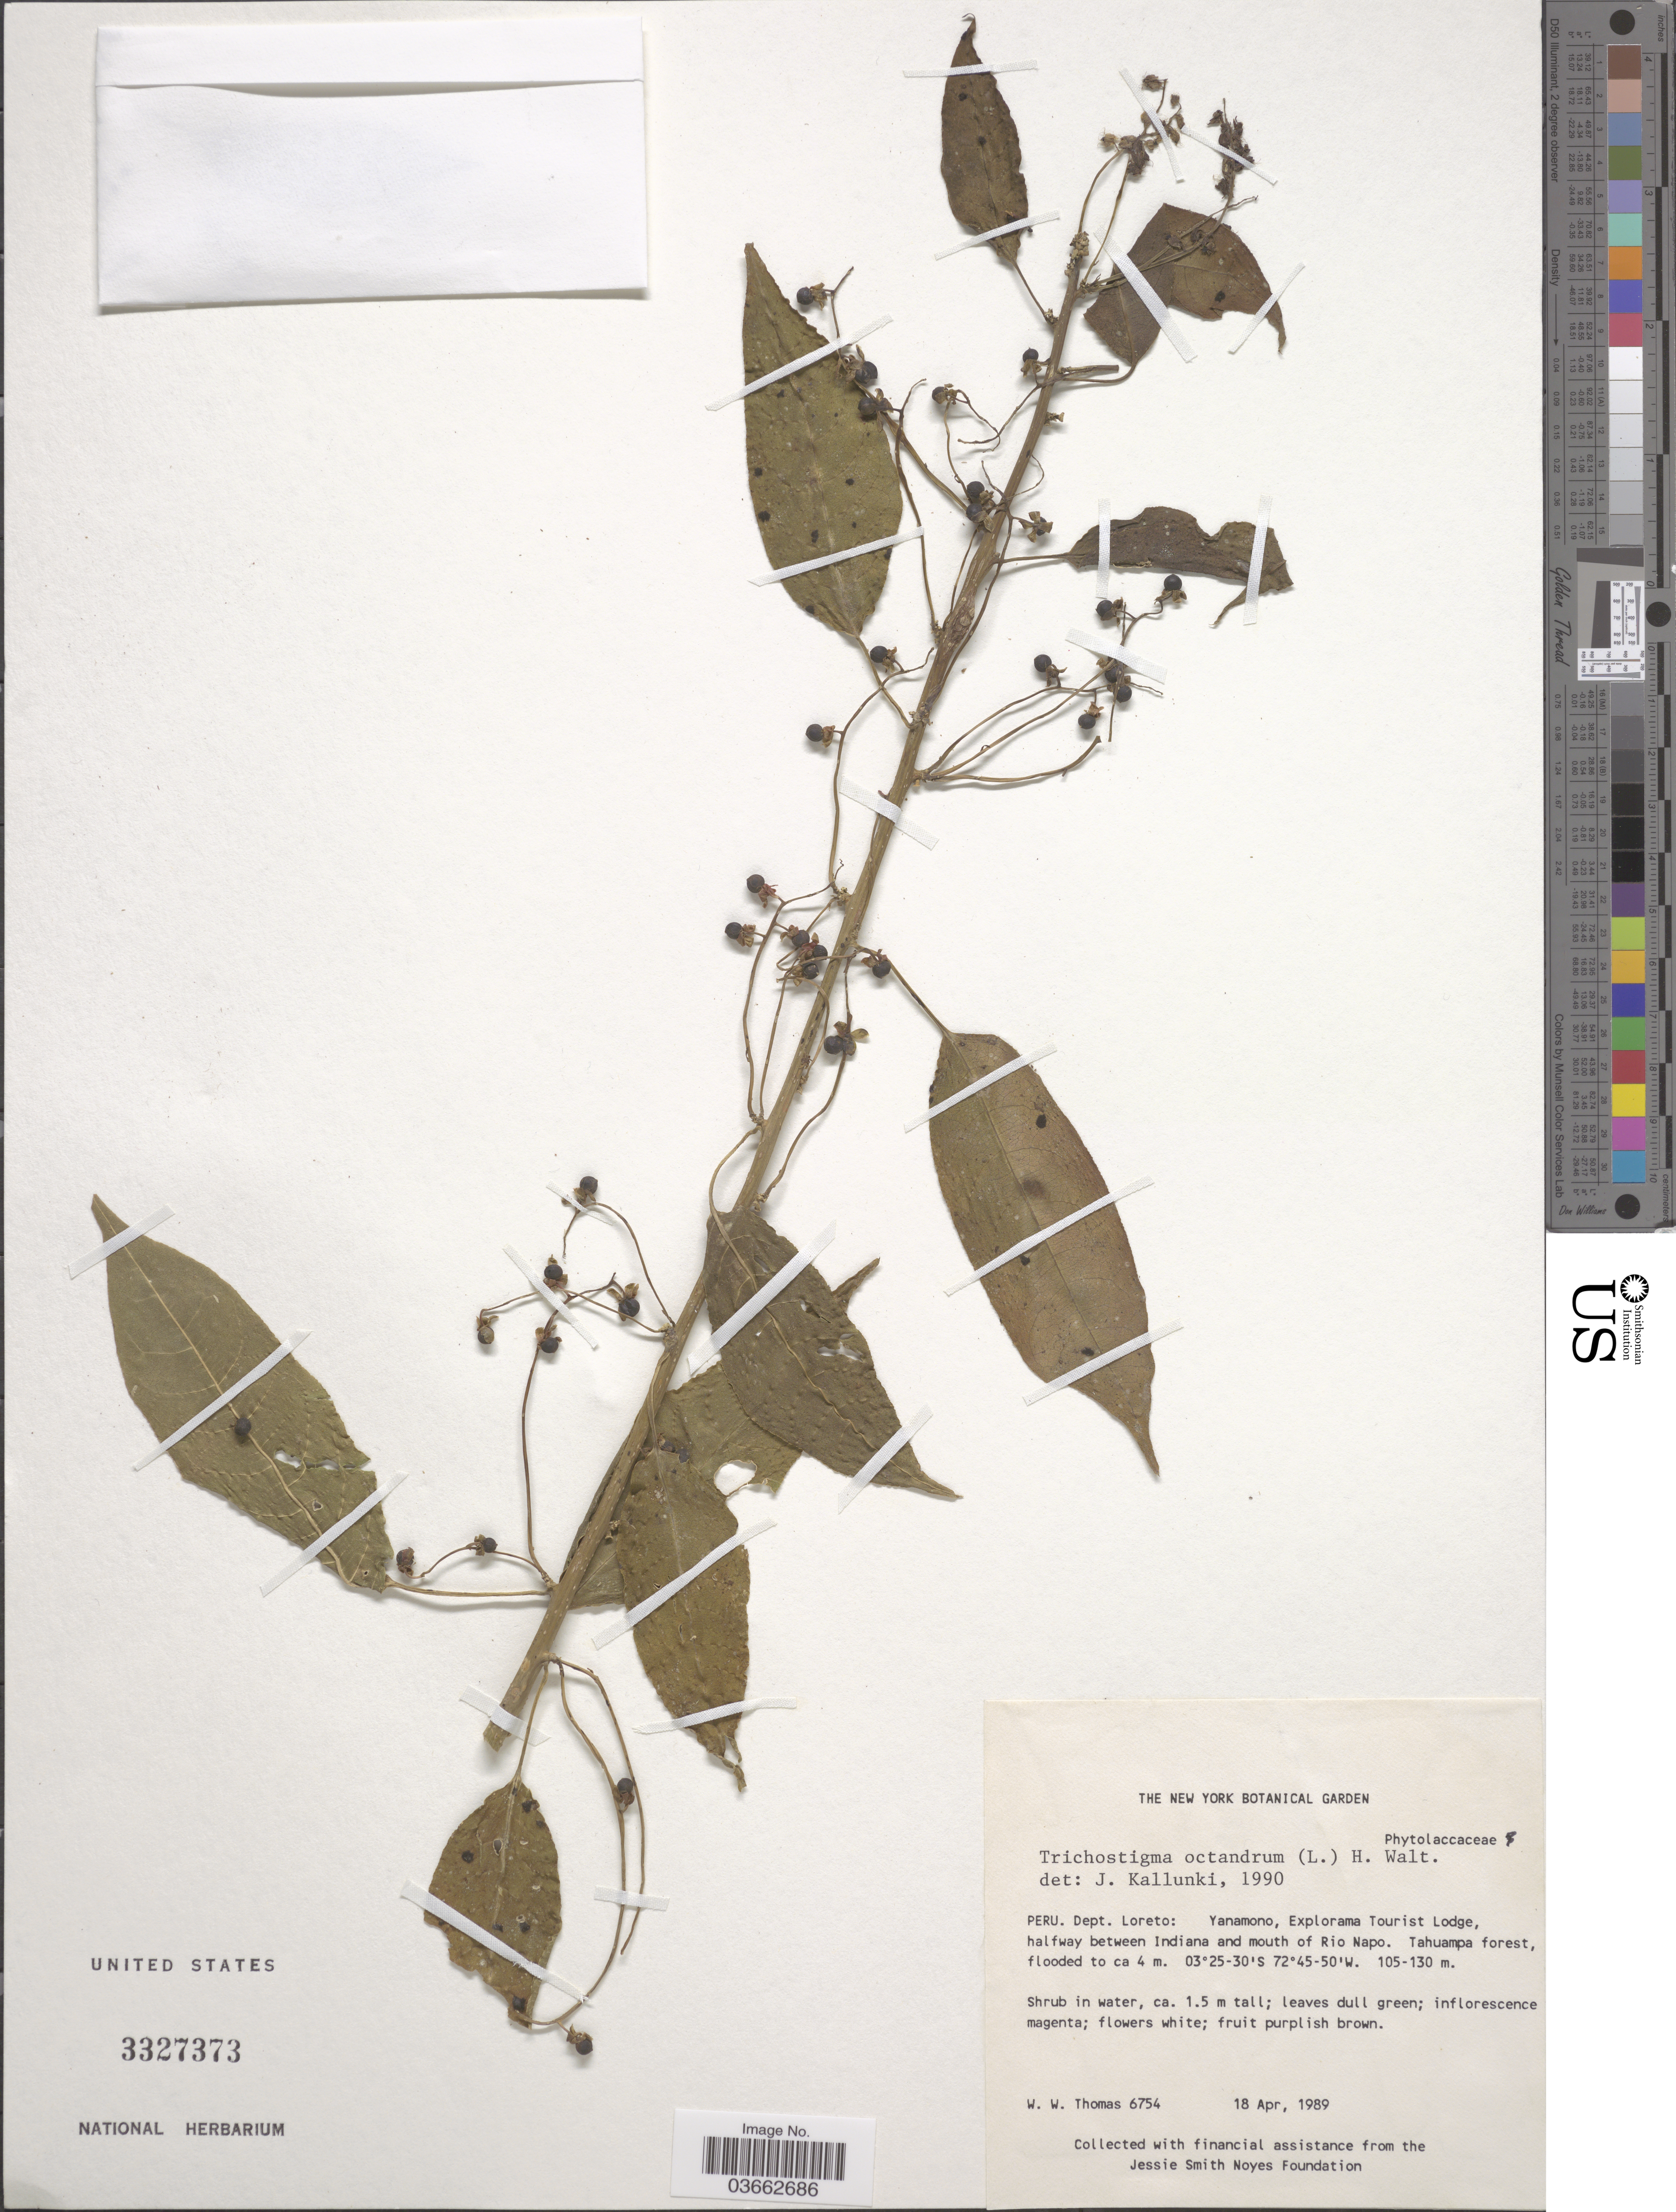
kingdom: Plantae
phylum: Tracheophyta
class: Magnoliopsida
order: Caryophyllales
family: Phytolaccaceae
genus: Trichostigma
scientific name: Trichostigma octandrum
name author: (L.) H. Walter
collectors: W. Thomas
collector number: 6754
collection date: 1989-04-18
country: Peru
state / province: Loreto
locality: Dept. Loreto: Yanamono, Explorama Tourist Lodge, halfway between Indiana and mouth of Rio Napo. Tahuampa forest, flooded to ca 4 m.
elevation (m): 105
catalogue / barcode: US 3327373